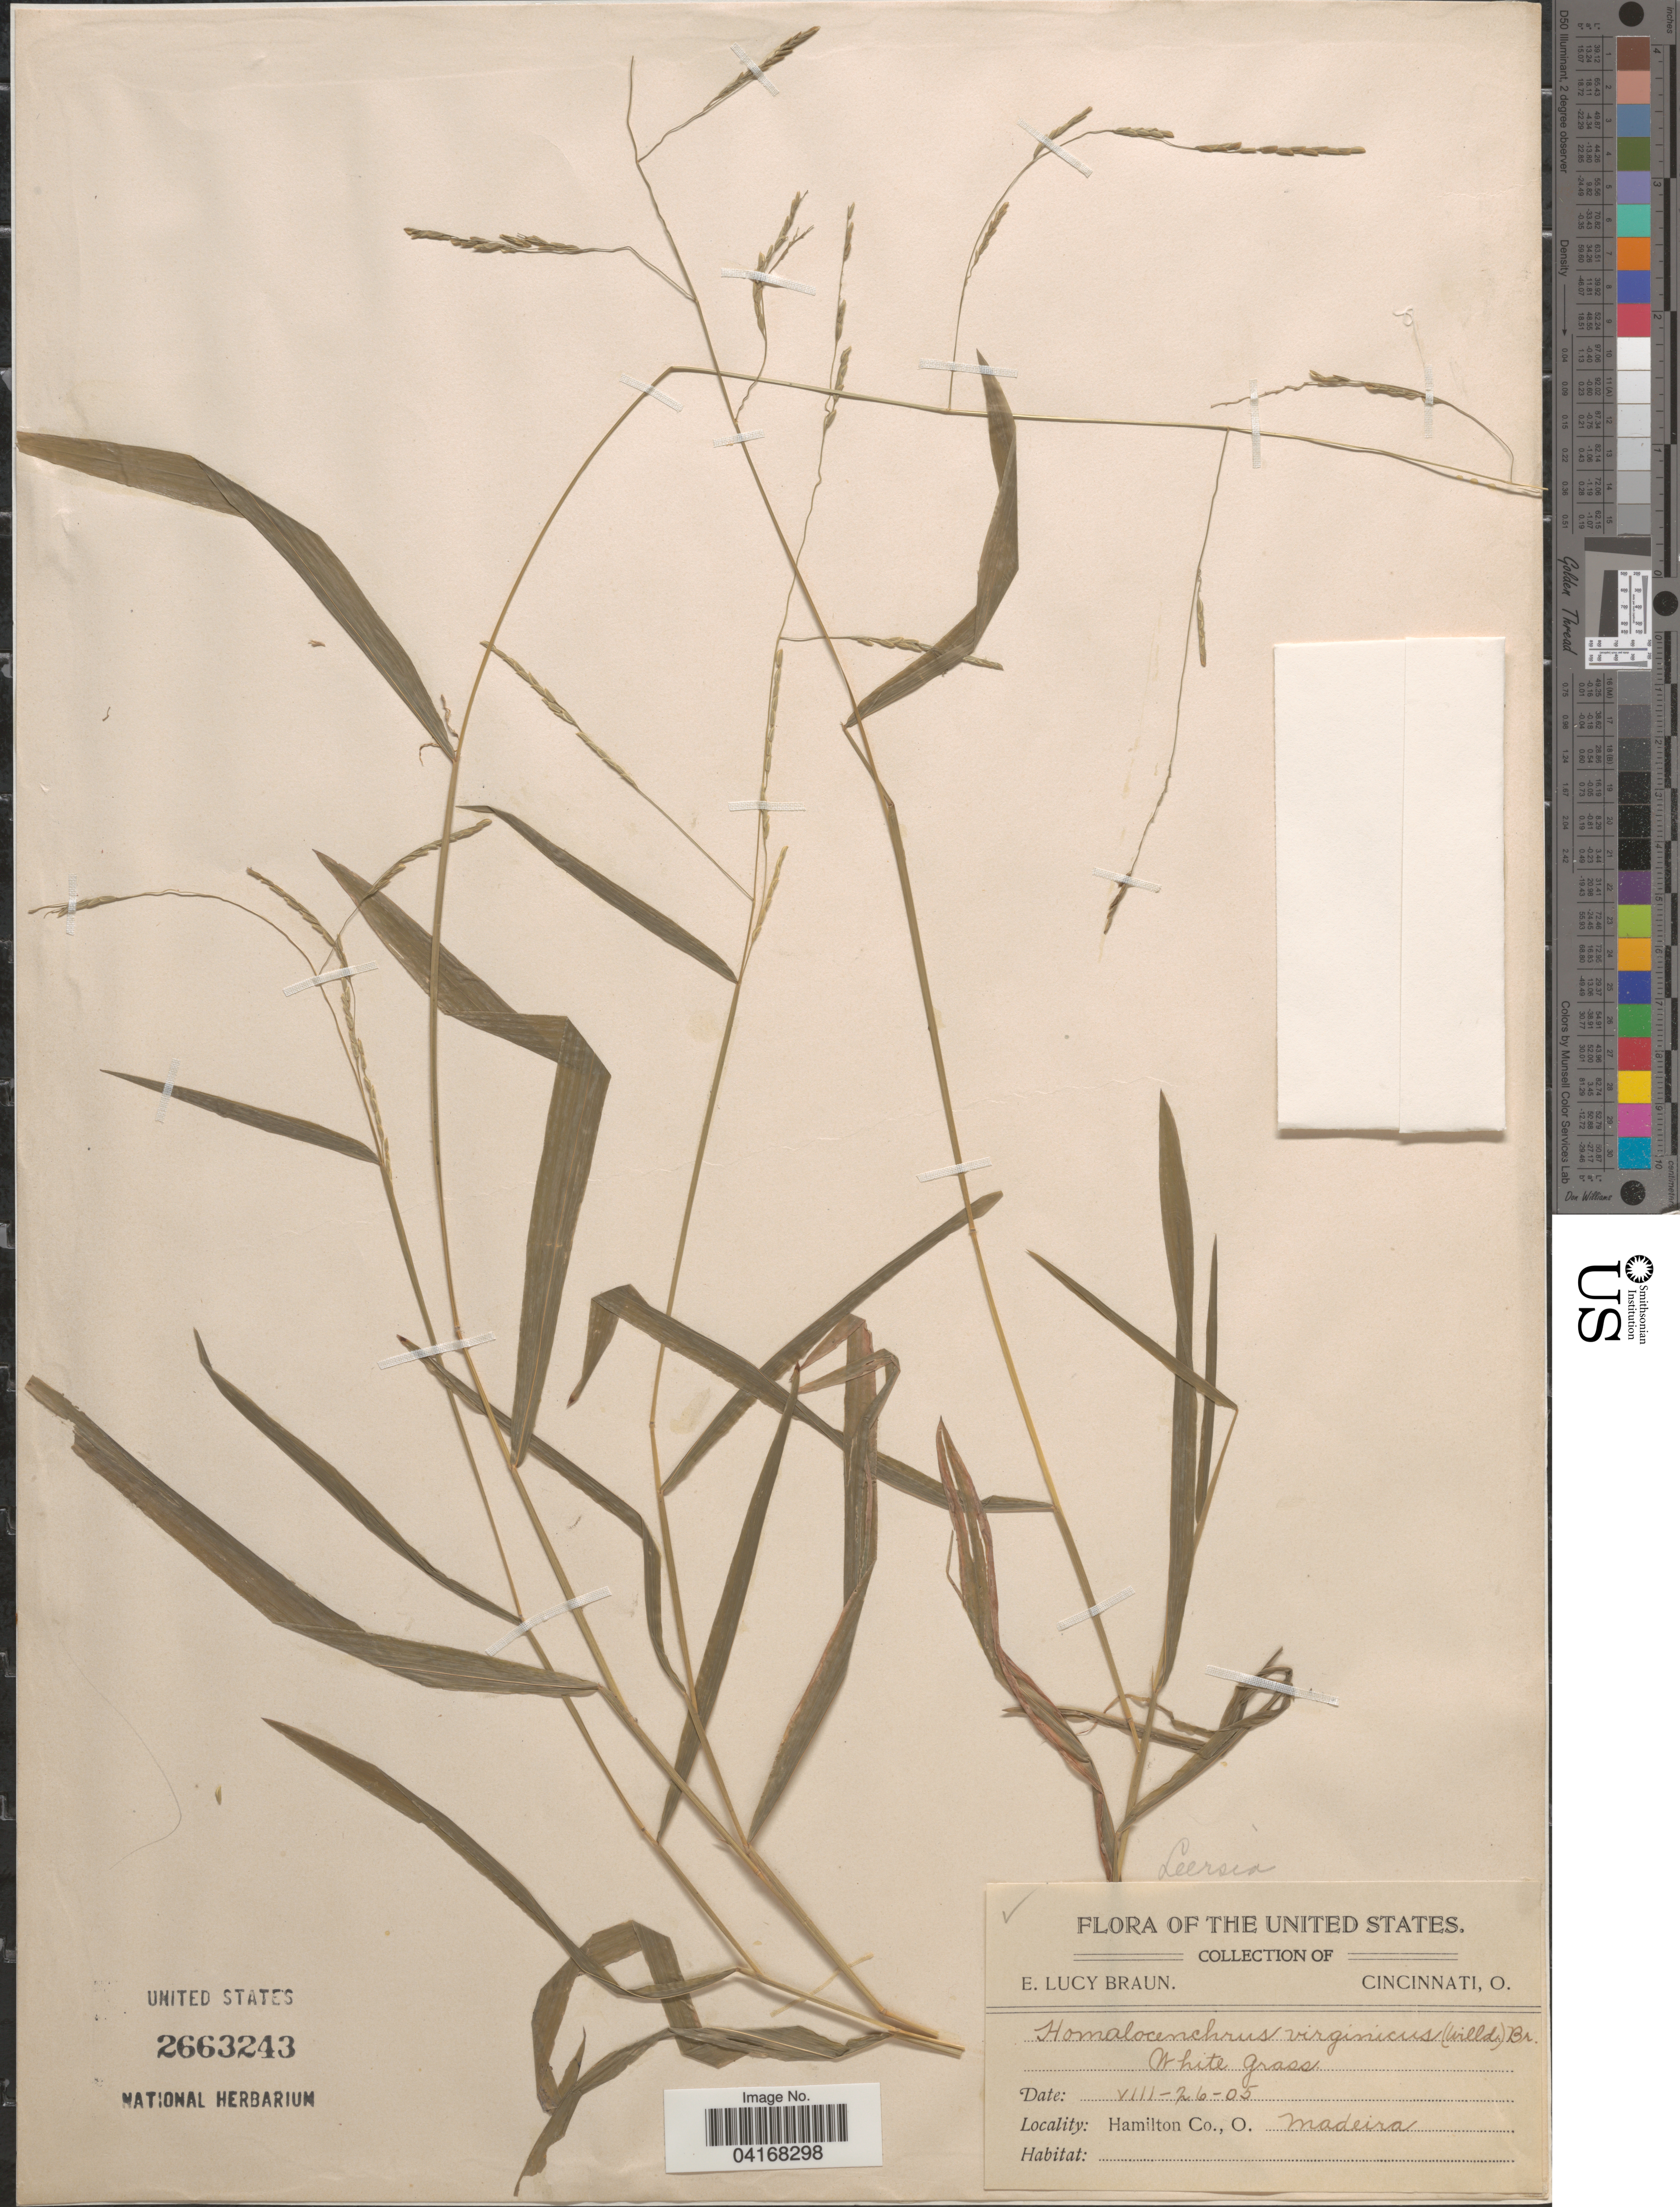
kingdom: Plantae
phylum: Tracheophyta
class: Liliopsida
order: Poales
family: Poaceae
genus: Leersia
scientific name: Leersia virginica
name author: Willd.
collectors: E. L. Braun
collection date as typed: Transcribed d/m/y: 26/8/5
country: United States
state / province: Ohio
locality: Hamilton Co. Madeira.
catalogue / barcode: US 2663243